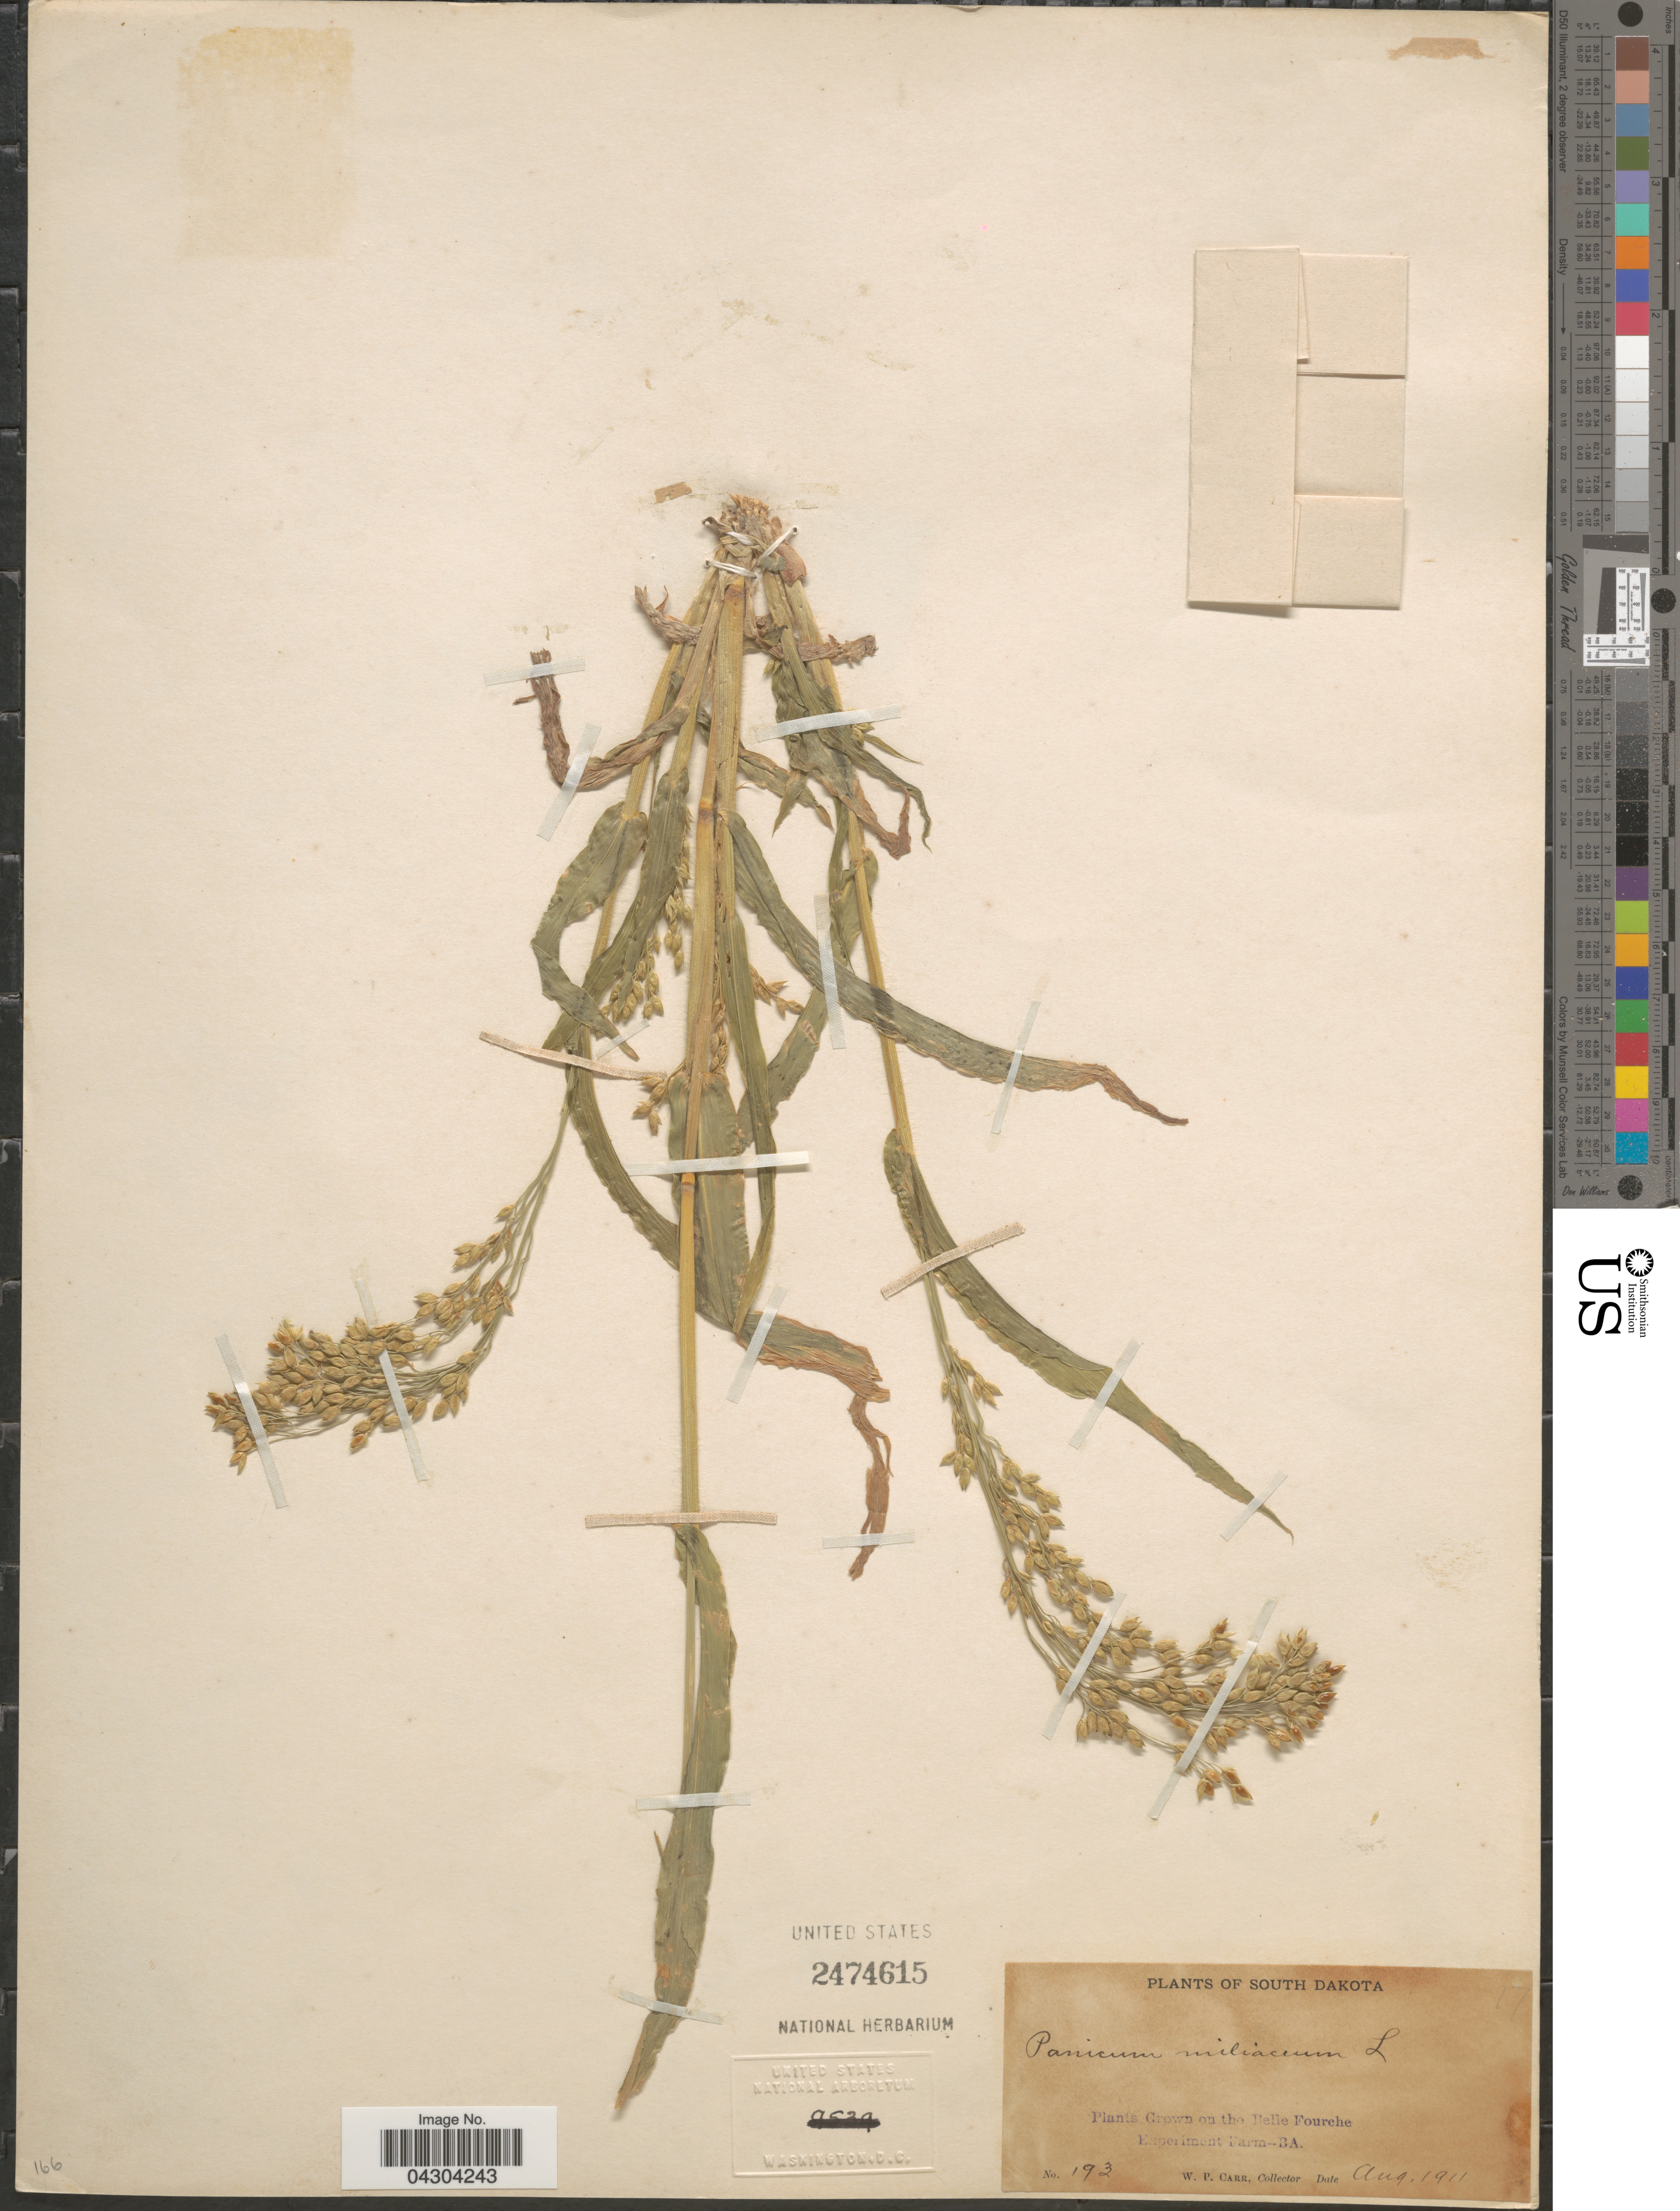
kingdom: Plantae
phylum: Tracheophyta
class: Liliopsida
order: Poales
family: Poaceae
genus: Panicum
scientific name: Panicum miliaceum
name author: L.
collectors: W. Carr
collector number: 193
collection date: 1911-08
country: United States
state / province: South Dakota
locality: Grown on the Belle Fourche. Experiment Farm-BA.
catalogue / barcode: US 2474615